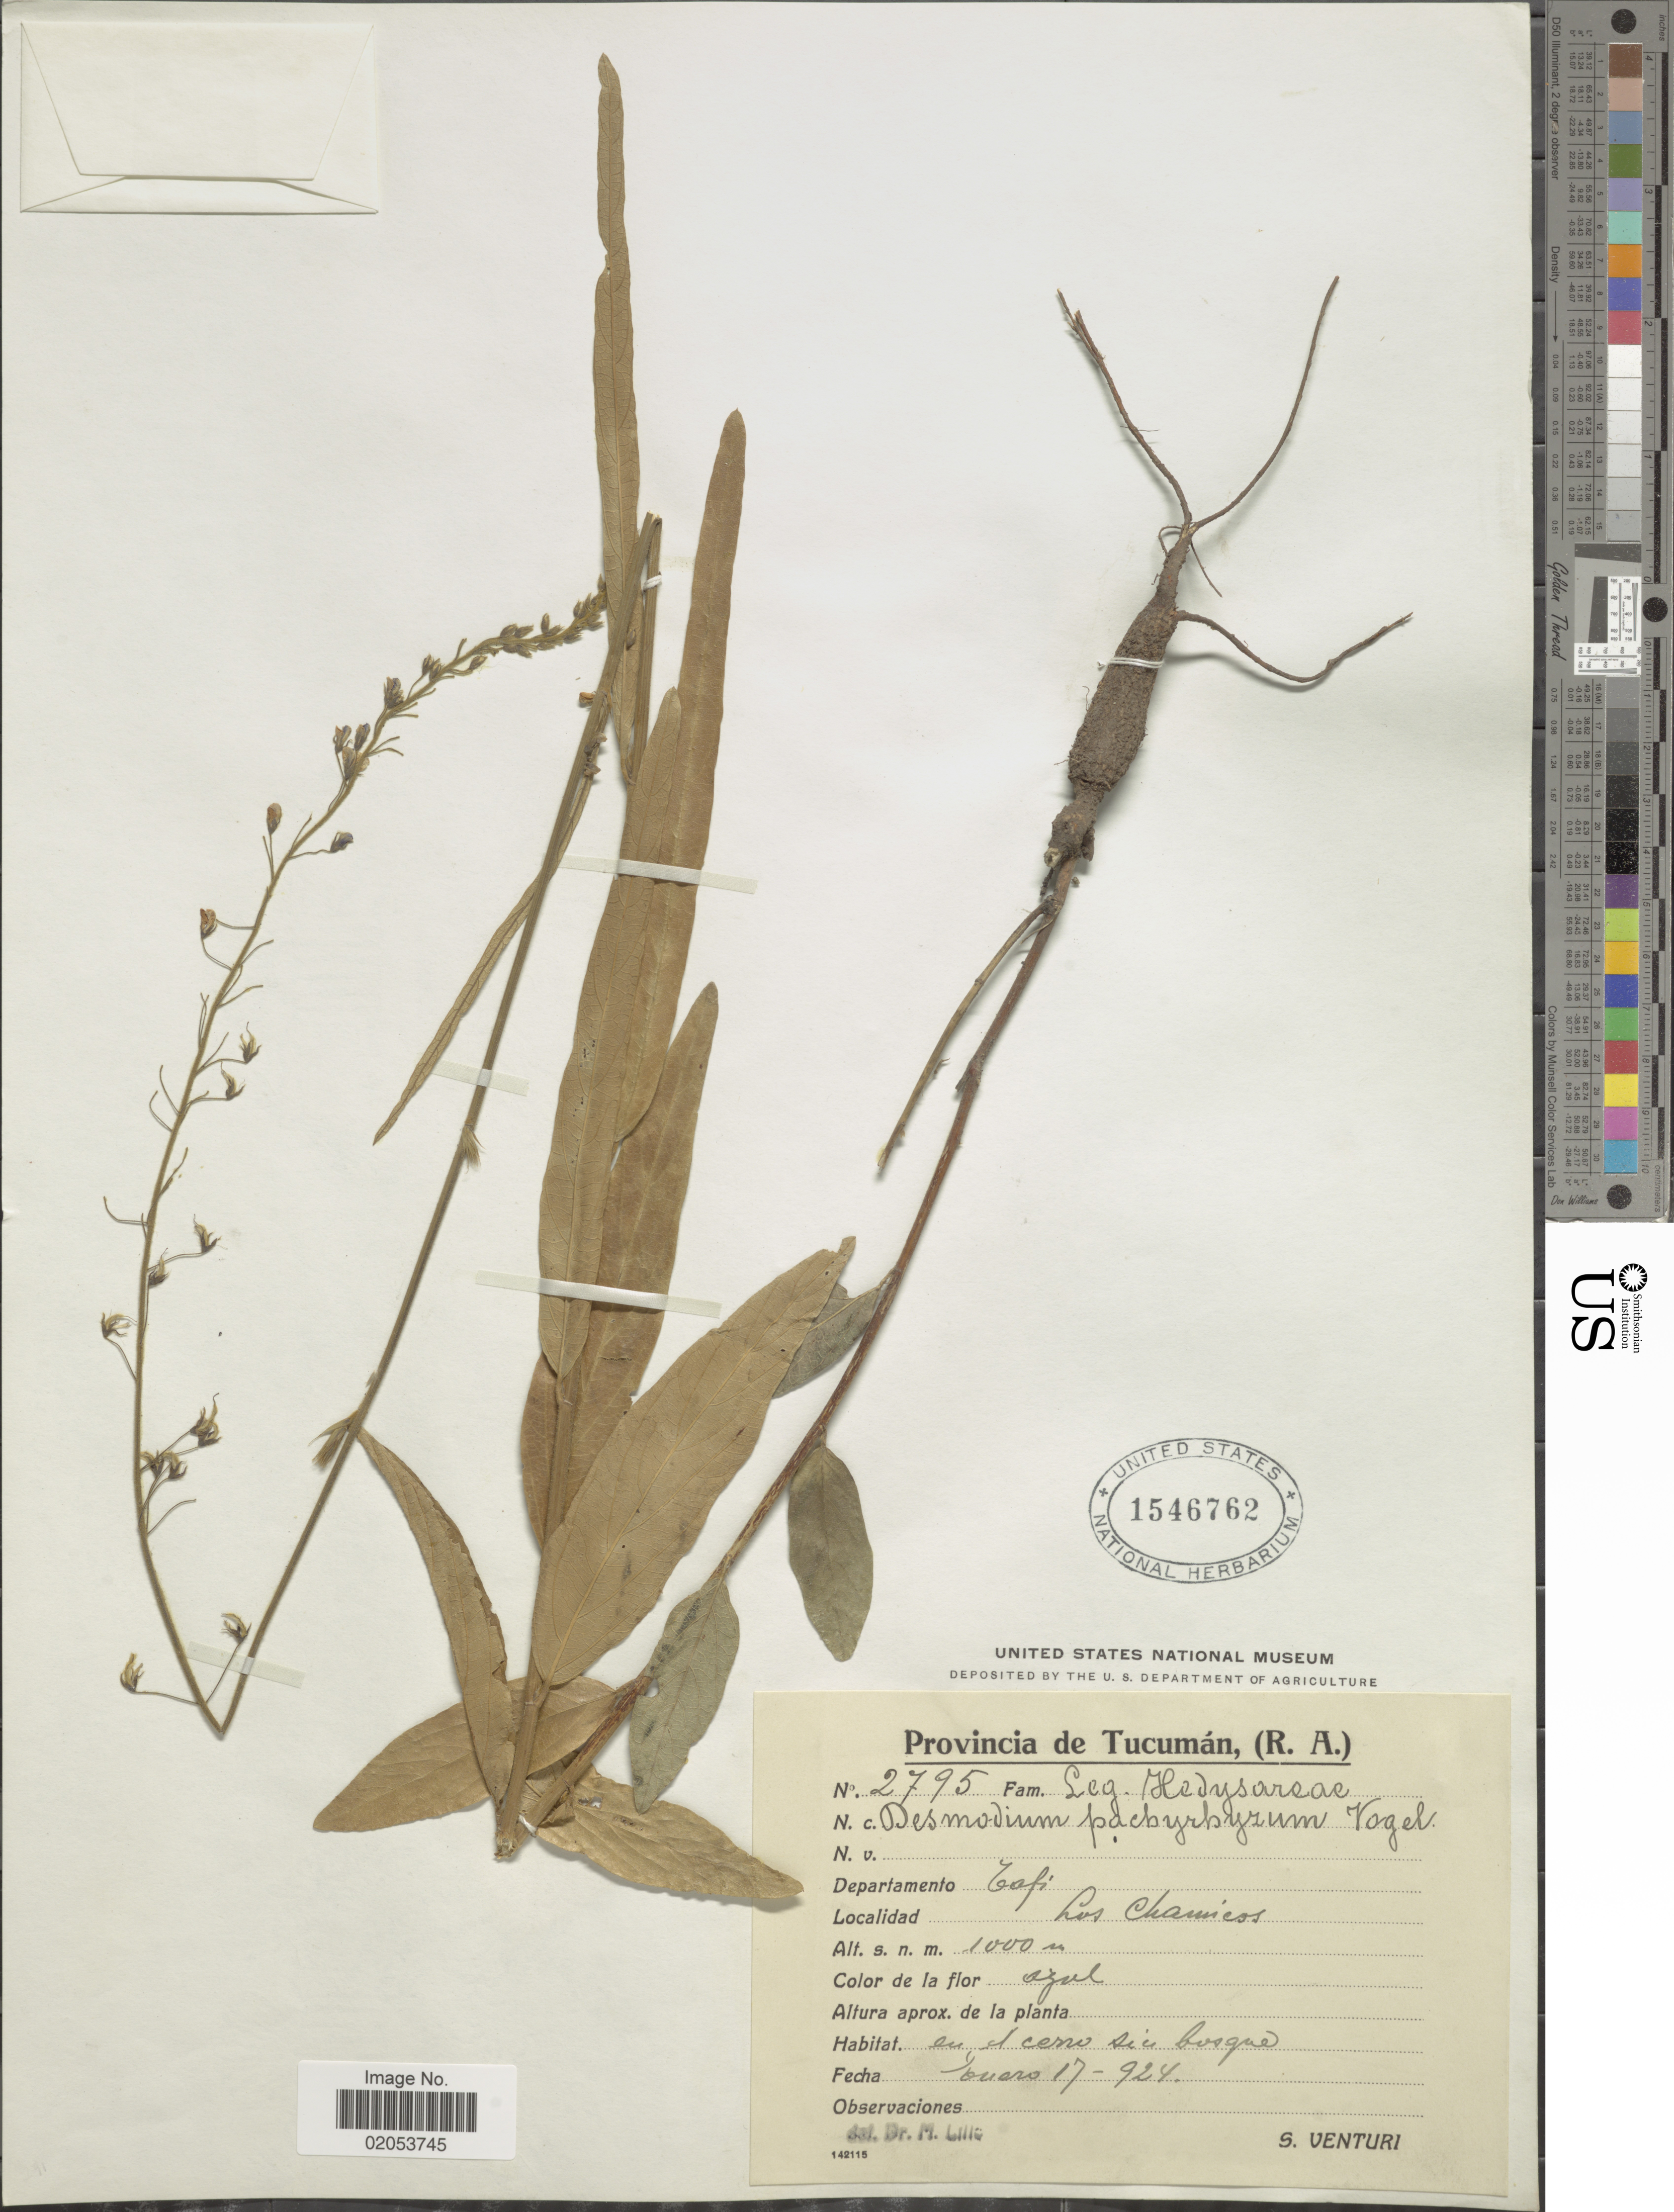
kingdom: Plantae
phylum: Tracheophyta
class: Magnoliopsida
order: Fabales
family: Fabaceae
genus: Desmodium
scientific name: Desmodium pachyrrhizum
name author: Vogel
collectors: S. Venturi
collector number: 2795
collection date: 1924-01-17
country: Argentina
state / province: Tucuman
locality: Departamento Tafi, Los Chamicos, en el cerro su bosque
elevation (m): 1500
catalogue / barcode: US 1546762